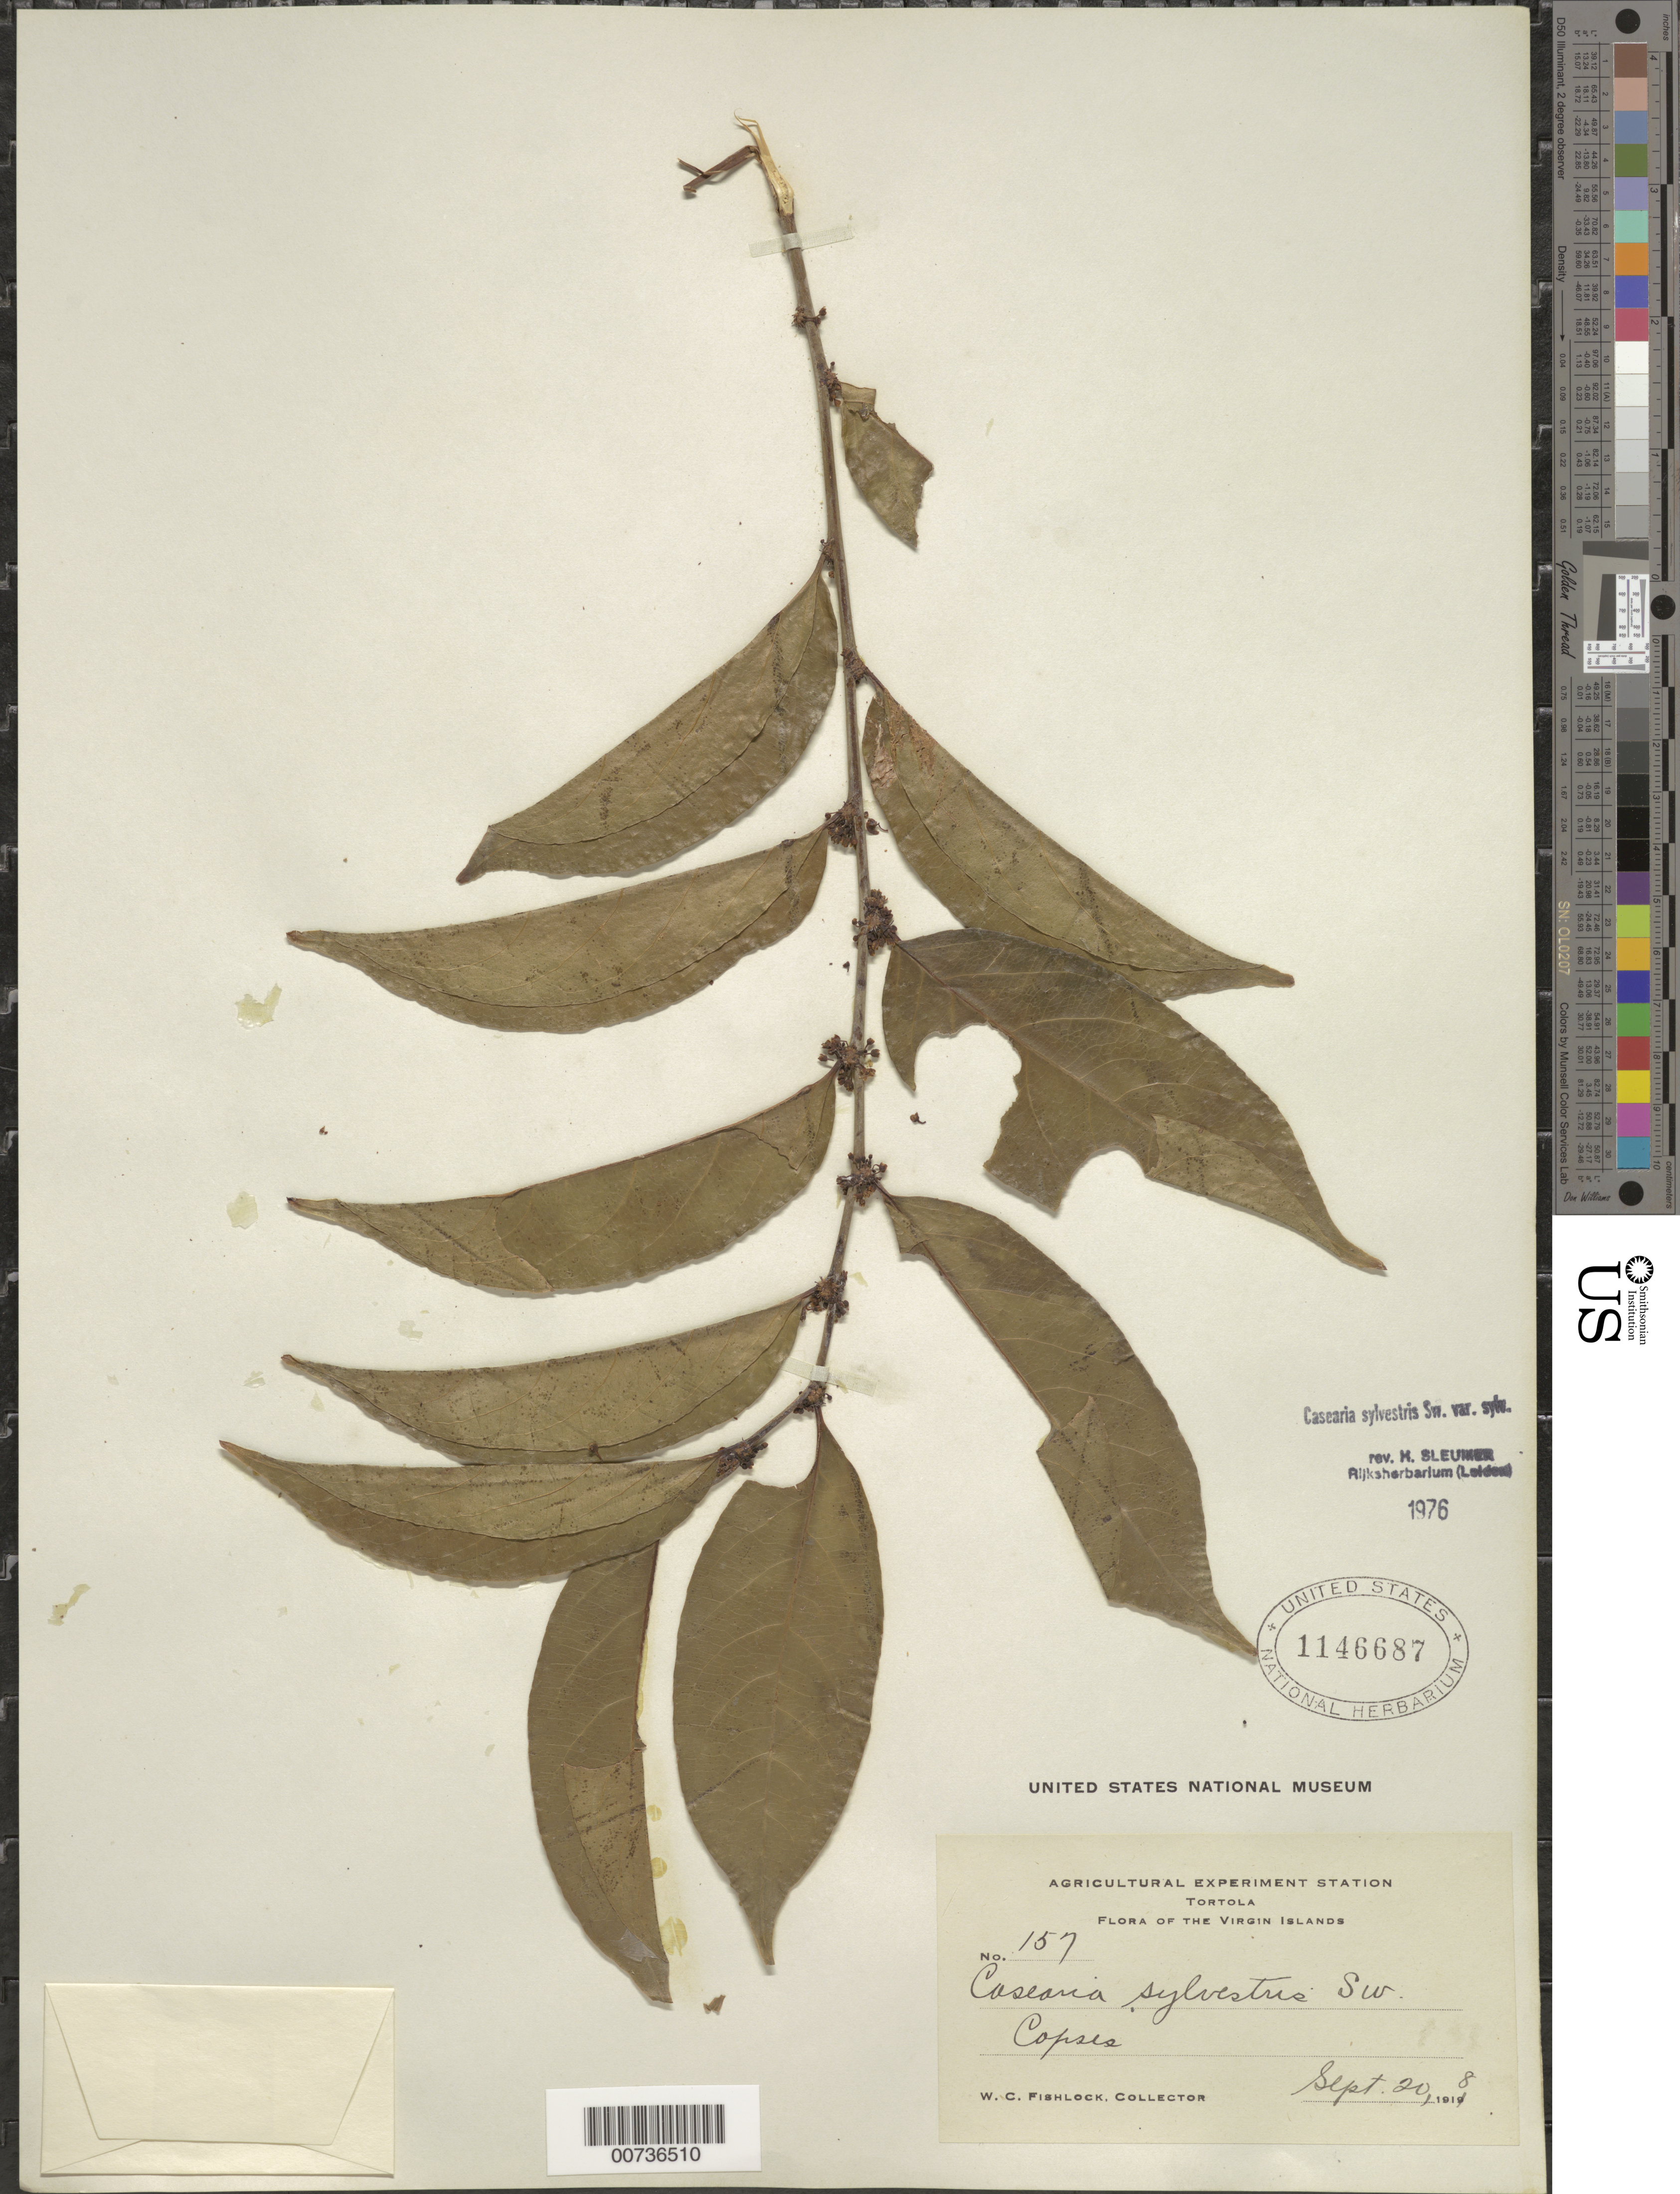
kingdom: Plantae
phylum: Tracheophyta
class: Magnoliopsida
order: Malpighiales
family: Salicaceae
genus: Casearia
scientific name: Casearia sylvestris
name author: Sw.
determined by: Sleumer, H. O.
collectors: W. Fishlock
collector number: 157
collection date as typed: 20 Sep 1918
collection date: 1918-09-20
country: British Virgin Islands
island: Tortola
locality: Copses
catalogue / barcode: US 1146687